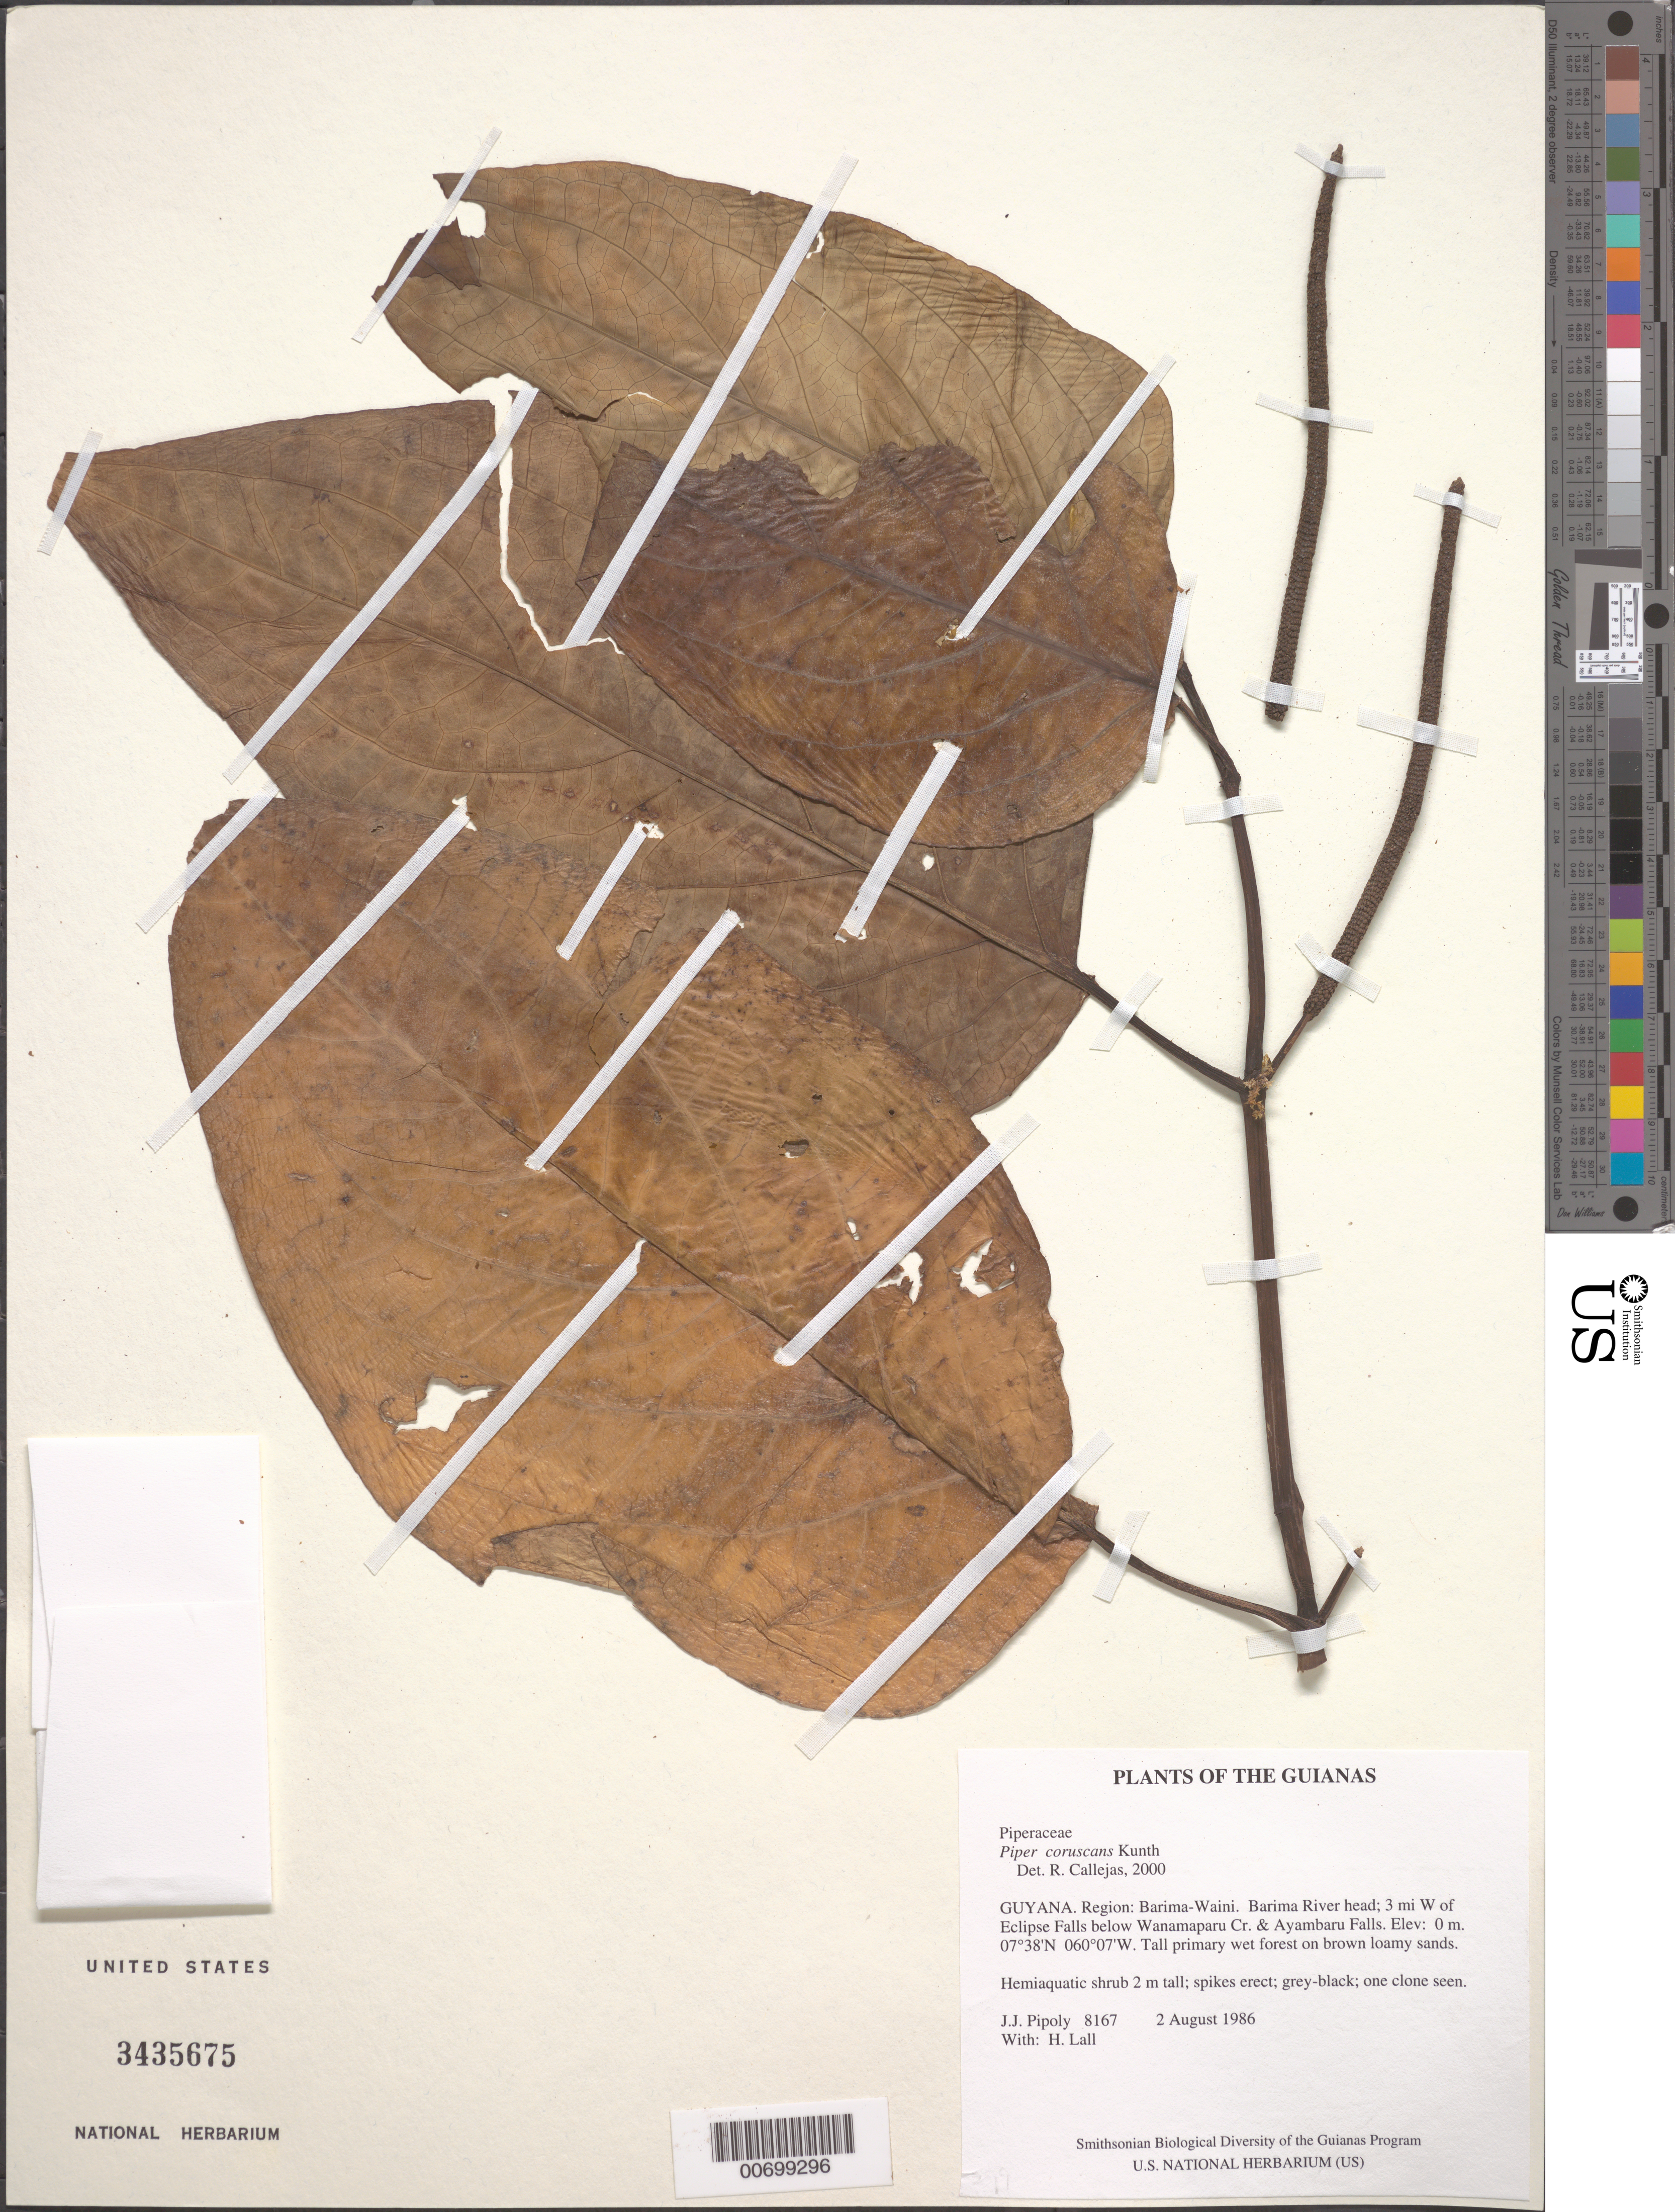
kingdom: Plantae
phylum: Tracheophyta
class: Magnoliopsida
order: Piperales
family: Piperaceae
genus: Piper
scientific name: Piper coruscans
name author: Kunth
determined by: Callejas, Ricardo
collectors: J. J. Pipoly & H. Lall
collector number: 8167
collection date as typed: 2 August 1986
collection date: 1986-08-02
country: Guyana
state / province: Barima-Waini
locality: Barima River head; 3 mi W of Eclipse Falls below Wanamaparu Cr. & Ayambaru Falls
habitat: Tall primary wet forest on brown loamy sands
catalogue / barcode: US 3435675